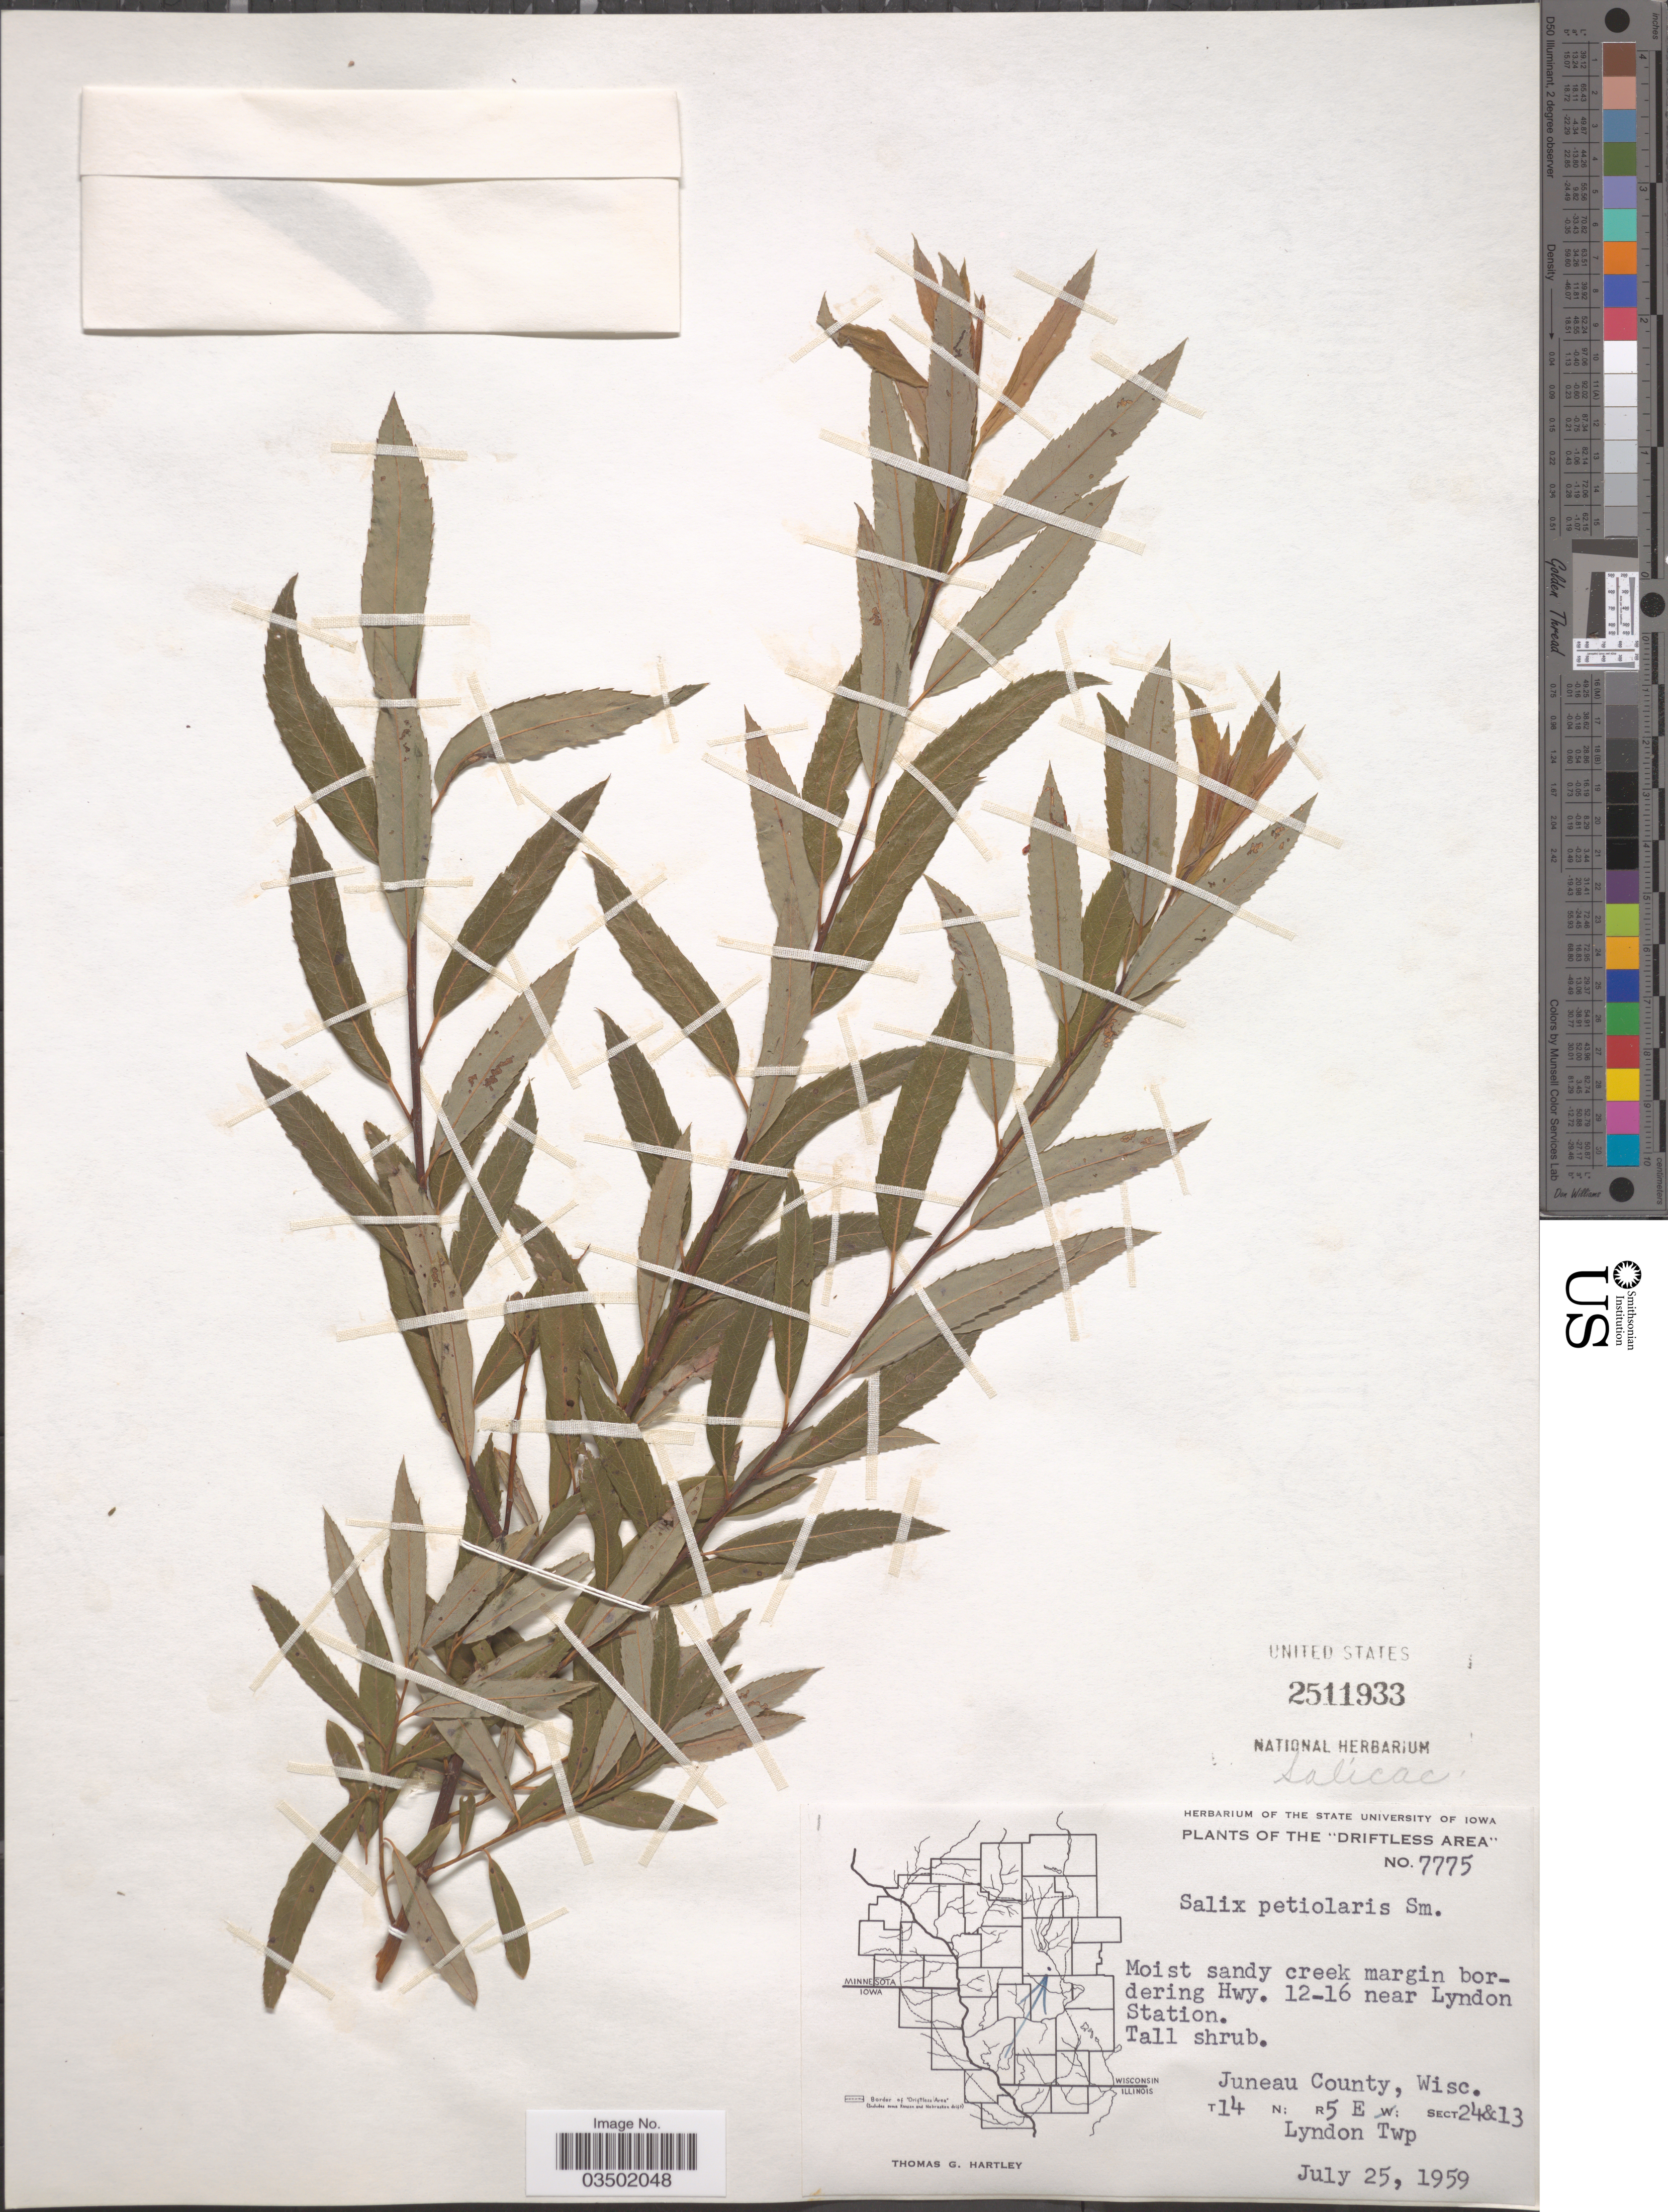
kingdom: Plantae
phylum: Tracheophyta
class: Magnoliopsida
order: Malpighiales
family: Salicaceae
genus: Salix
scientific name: Salix petiolaris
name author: Sm.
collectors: T. G. Hartley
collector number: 7775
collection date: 1959-07-25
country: United States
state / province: Wisconsin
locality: Driftless Area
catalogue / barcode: US 2511933